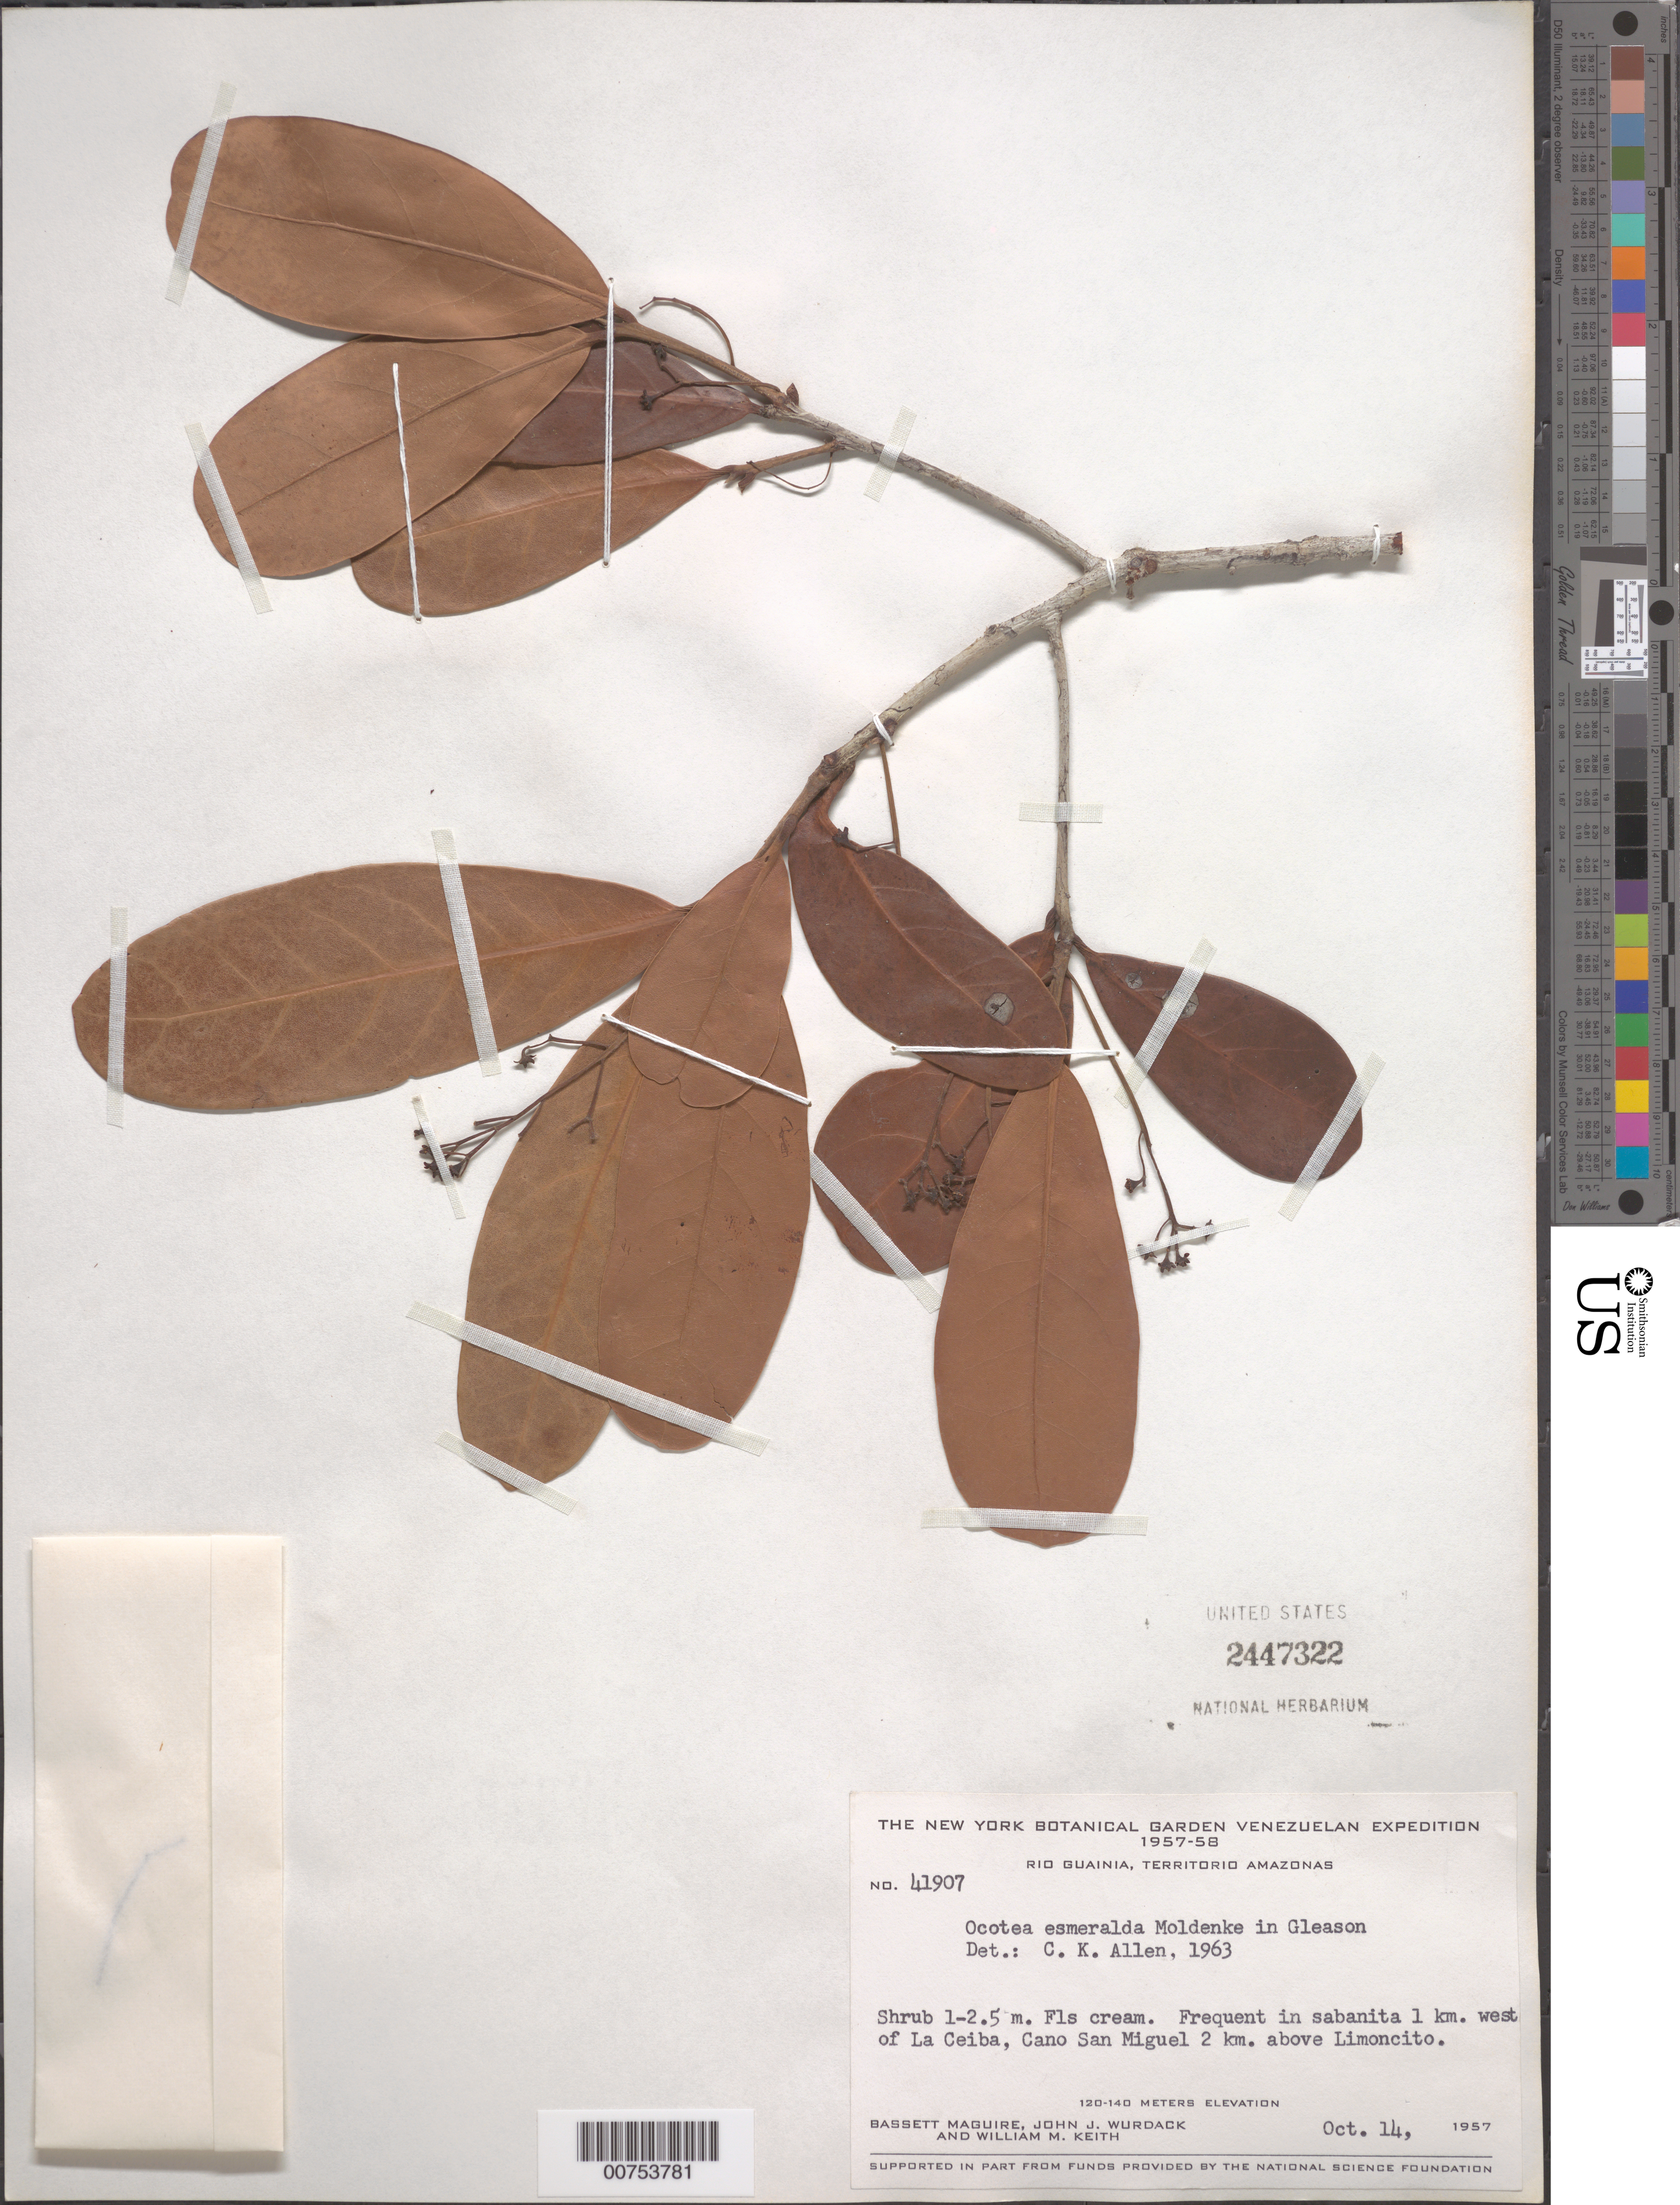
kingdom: Plantae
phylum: Tracheophyta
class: Magnoliopsida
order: Laurales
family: Lauraceae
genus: Ocotea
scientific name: Ocotea esmeraldana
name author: Moldenke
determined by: Allen, C. K.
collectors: B. Maguire, J. J. Wurdack & W. Keith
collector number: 41907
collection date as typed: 14-Oct-57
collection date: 1957-10-14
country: Venezuela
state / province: Amazonas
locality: Río Guainía, Caño San Miguel, 2 km above Limoncito, 1 km west of La Ceiba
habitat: Sabanita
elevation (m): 120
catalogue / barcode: US 2447322